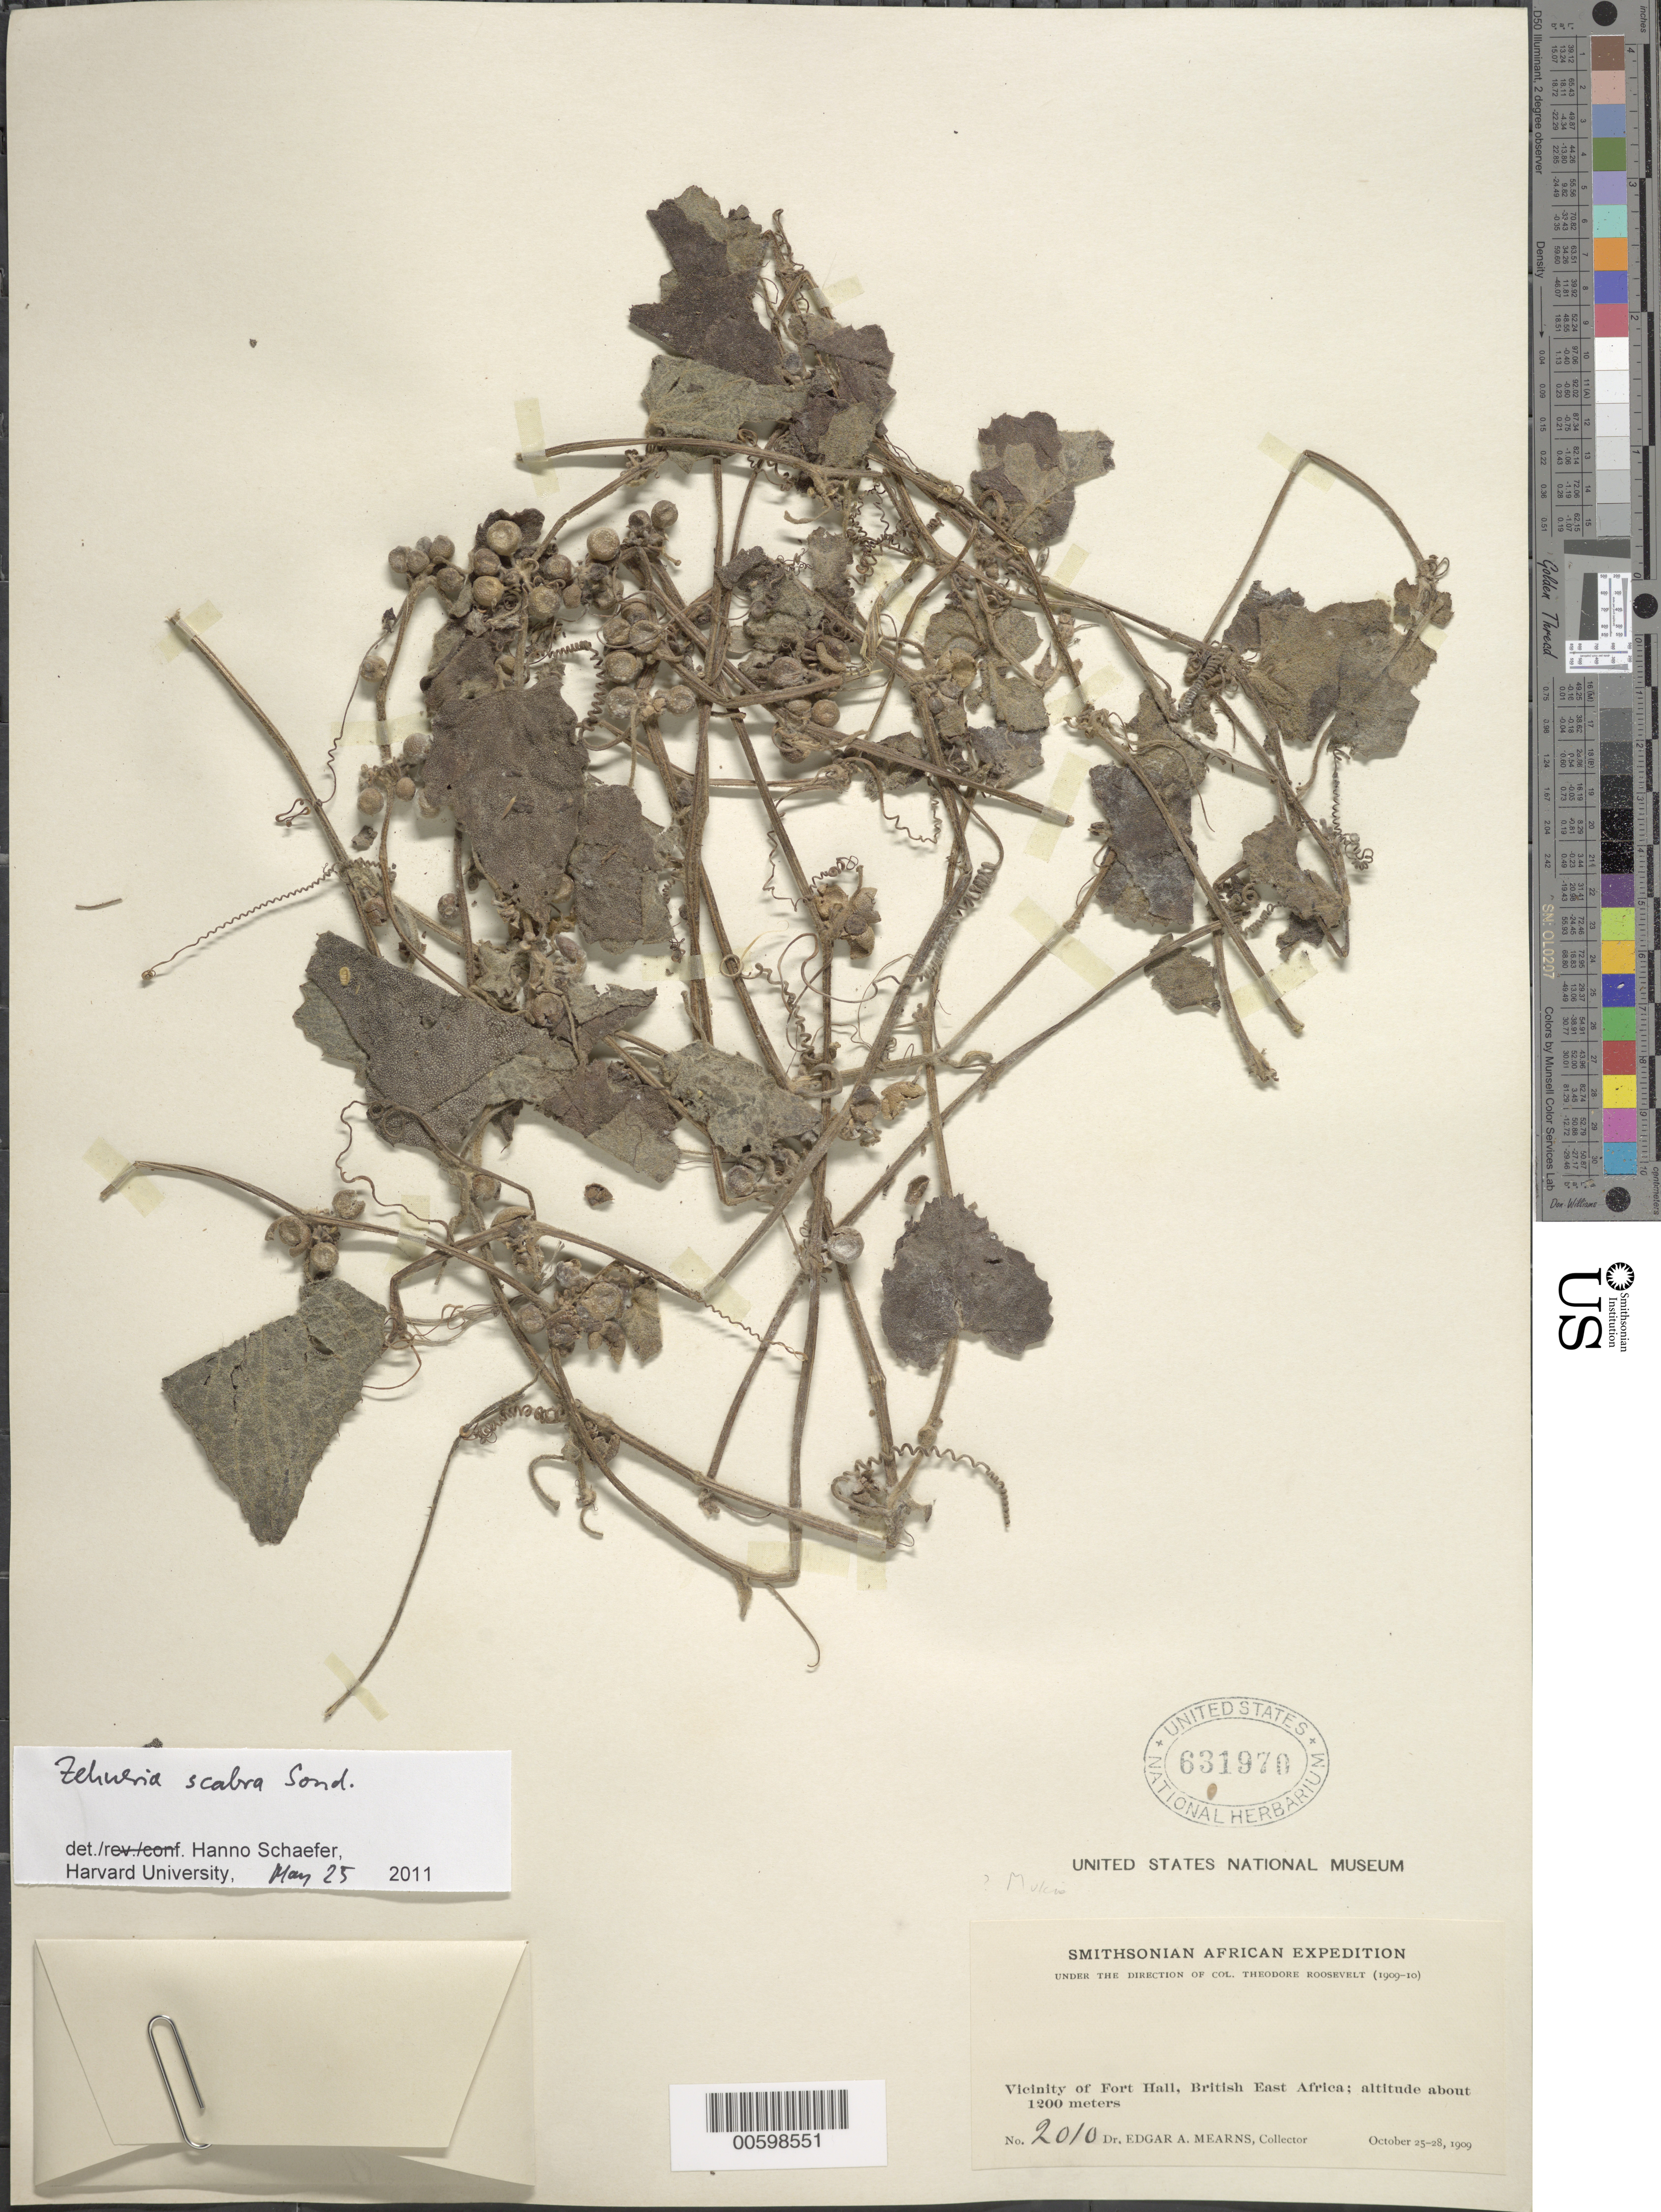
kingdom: Plantae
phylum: Tracheophyta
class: Magnoliopsida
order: Cucurbitales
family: Cucurbitaceae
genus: Zehneria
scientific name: Zehneria scabra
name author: (L. f.) Sond.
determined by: Schaefer, Hanno, Harvard University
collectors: E. A. Mearns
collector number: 2010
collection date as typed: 25 Oct 1909 to 28 Oct 1909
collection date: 1909-10-25/1909-10-28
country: Kenya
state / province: Murang'a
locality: Vicinity of Fort Hall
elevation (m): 1200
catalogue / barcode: US 631970